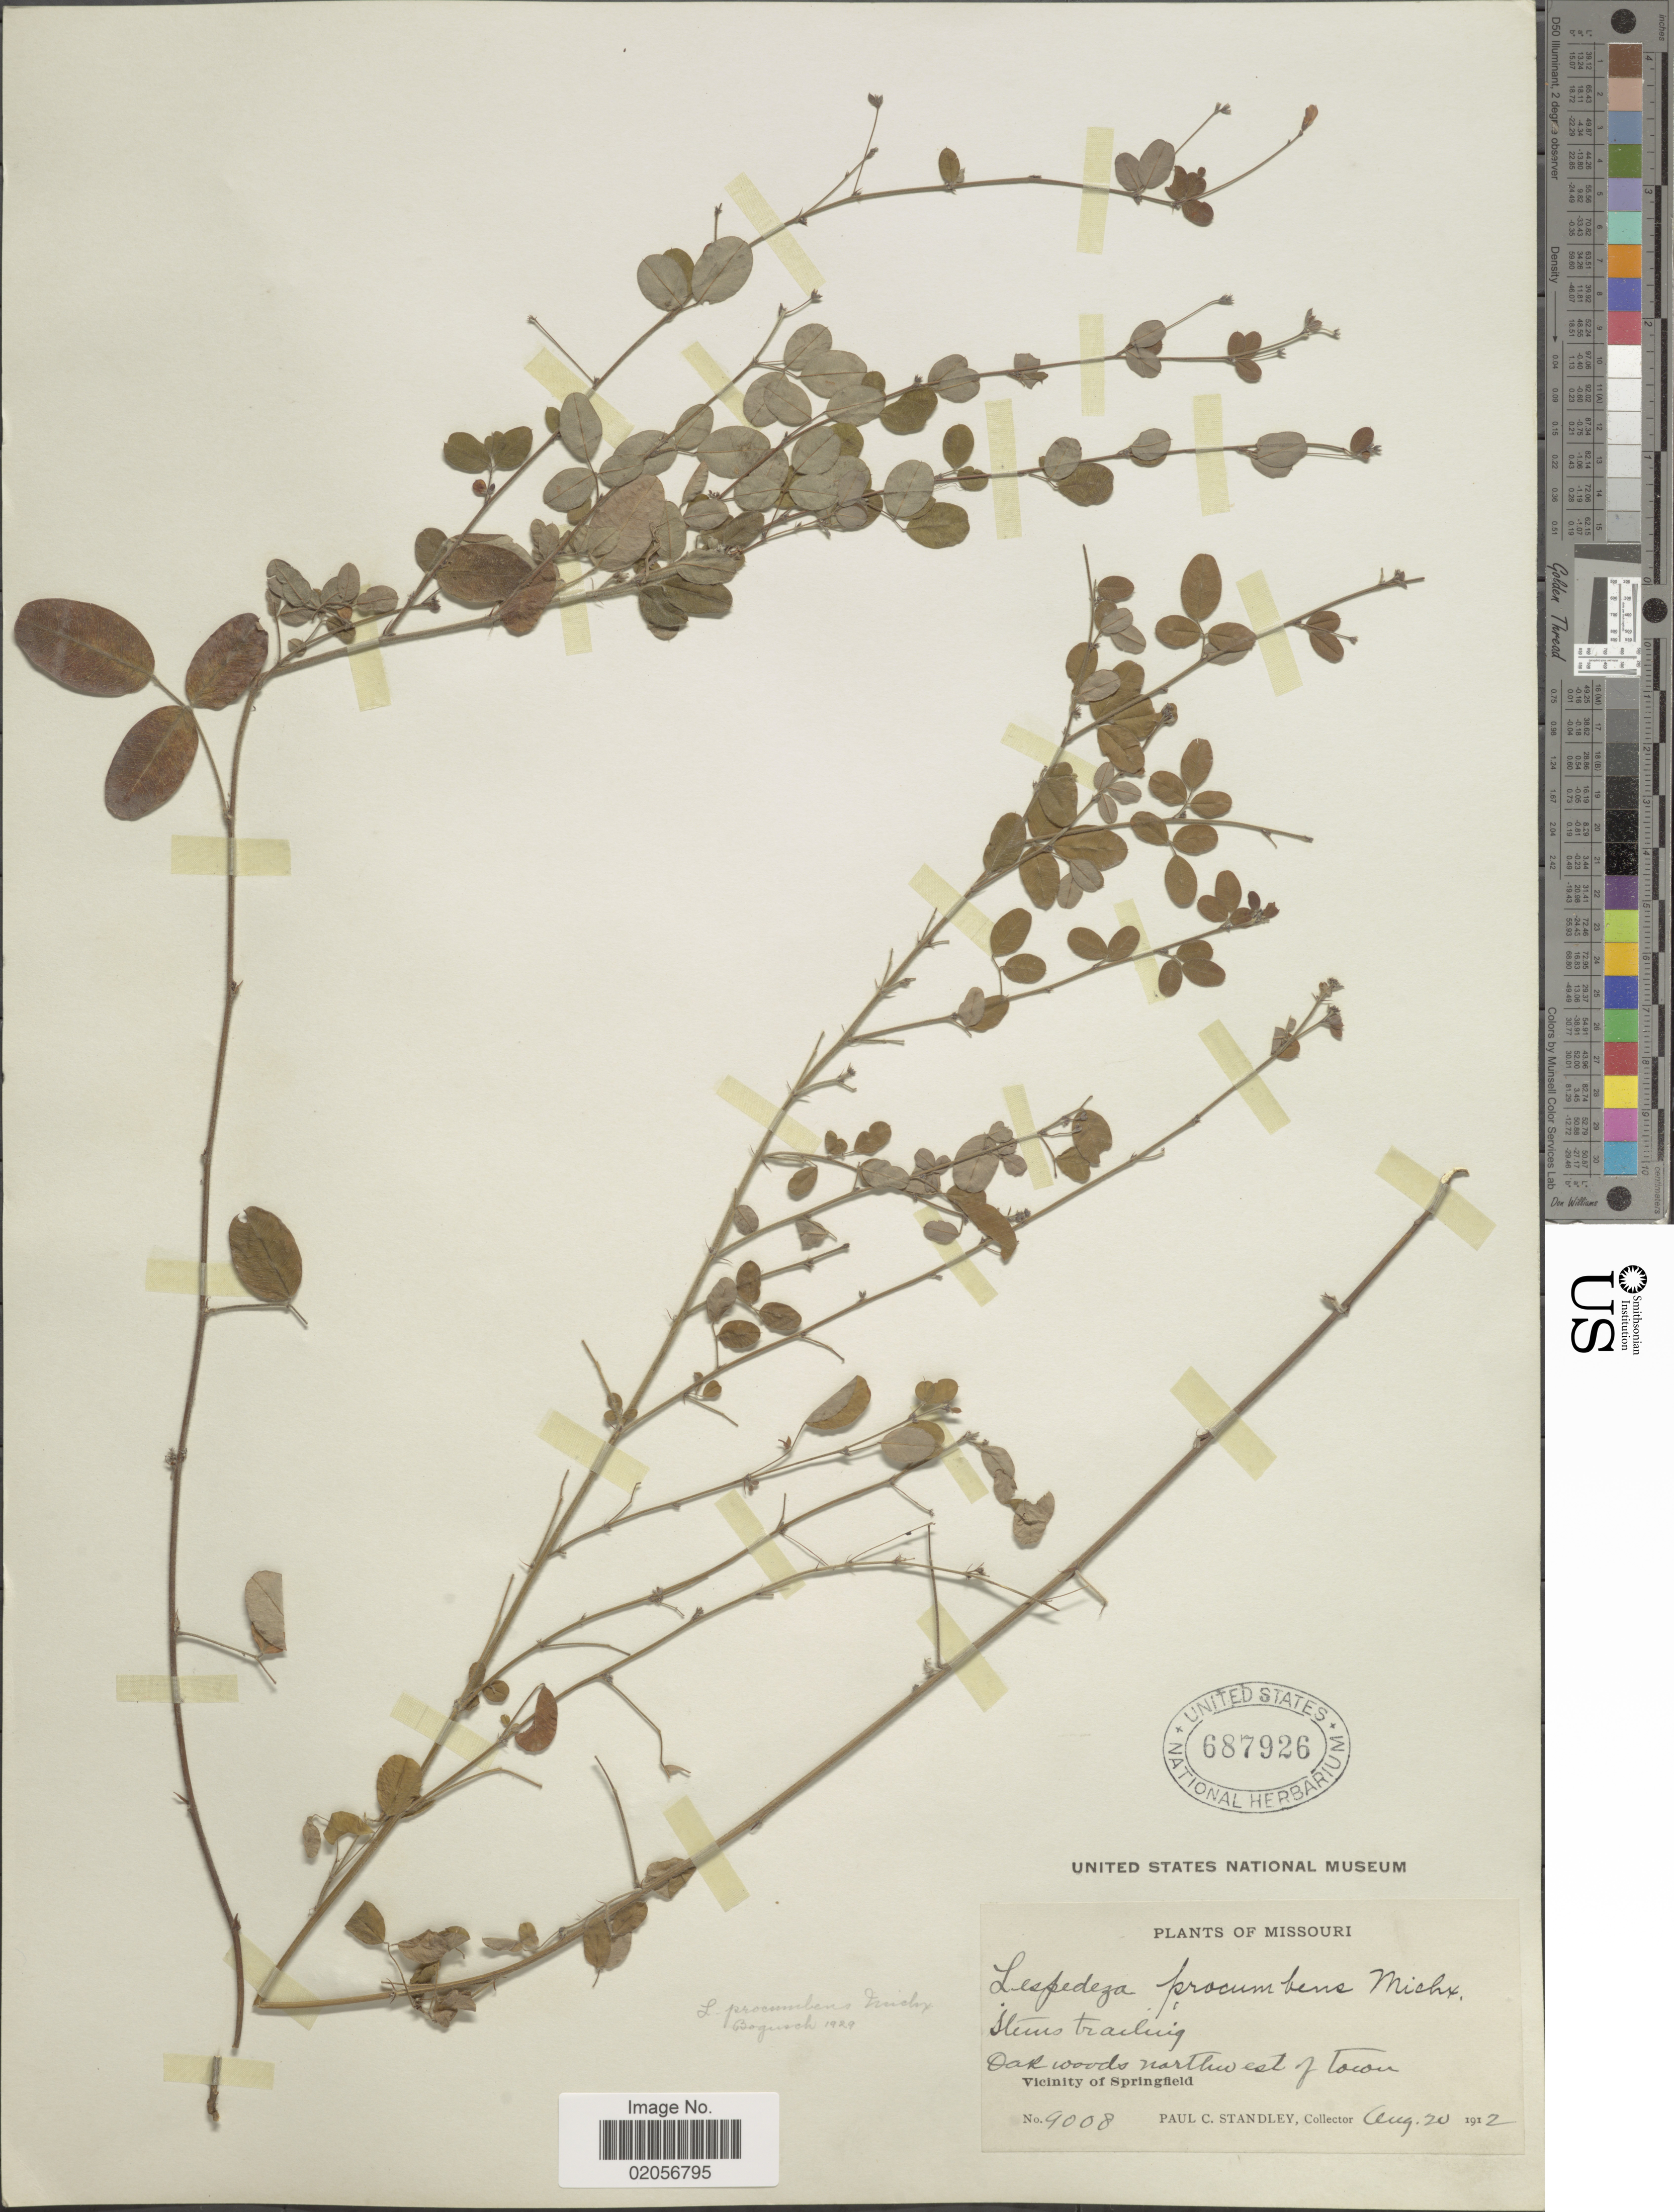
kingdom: Plantae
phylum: Tracheophyta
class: Magnoliopsida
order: Fabales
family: Fabaceae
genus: Lespedeza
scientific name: Lespedeza procumbens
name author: Michx.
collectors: P. C. Standley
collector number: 9008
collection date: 1912-08-20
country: United States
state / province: Missouri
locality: Oak wood northwest of Tocan. Vicinity of Springfield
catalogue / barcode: US 687926